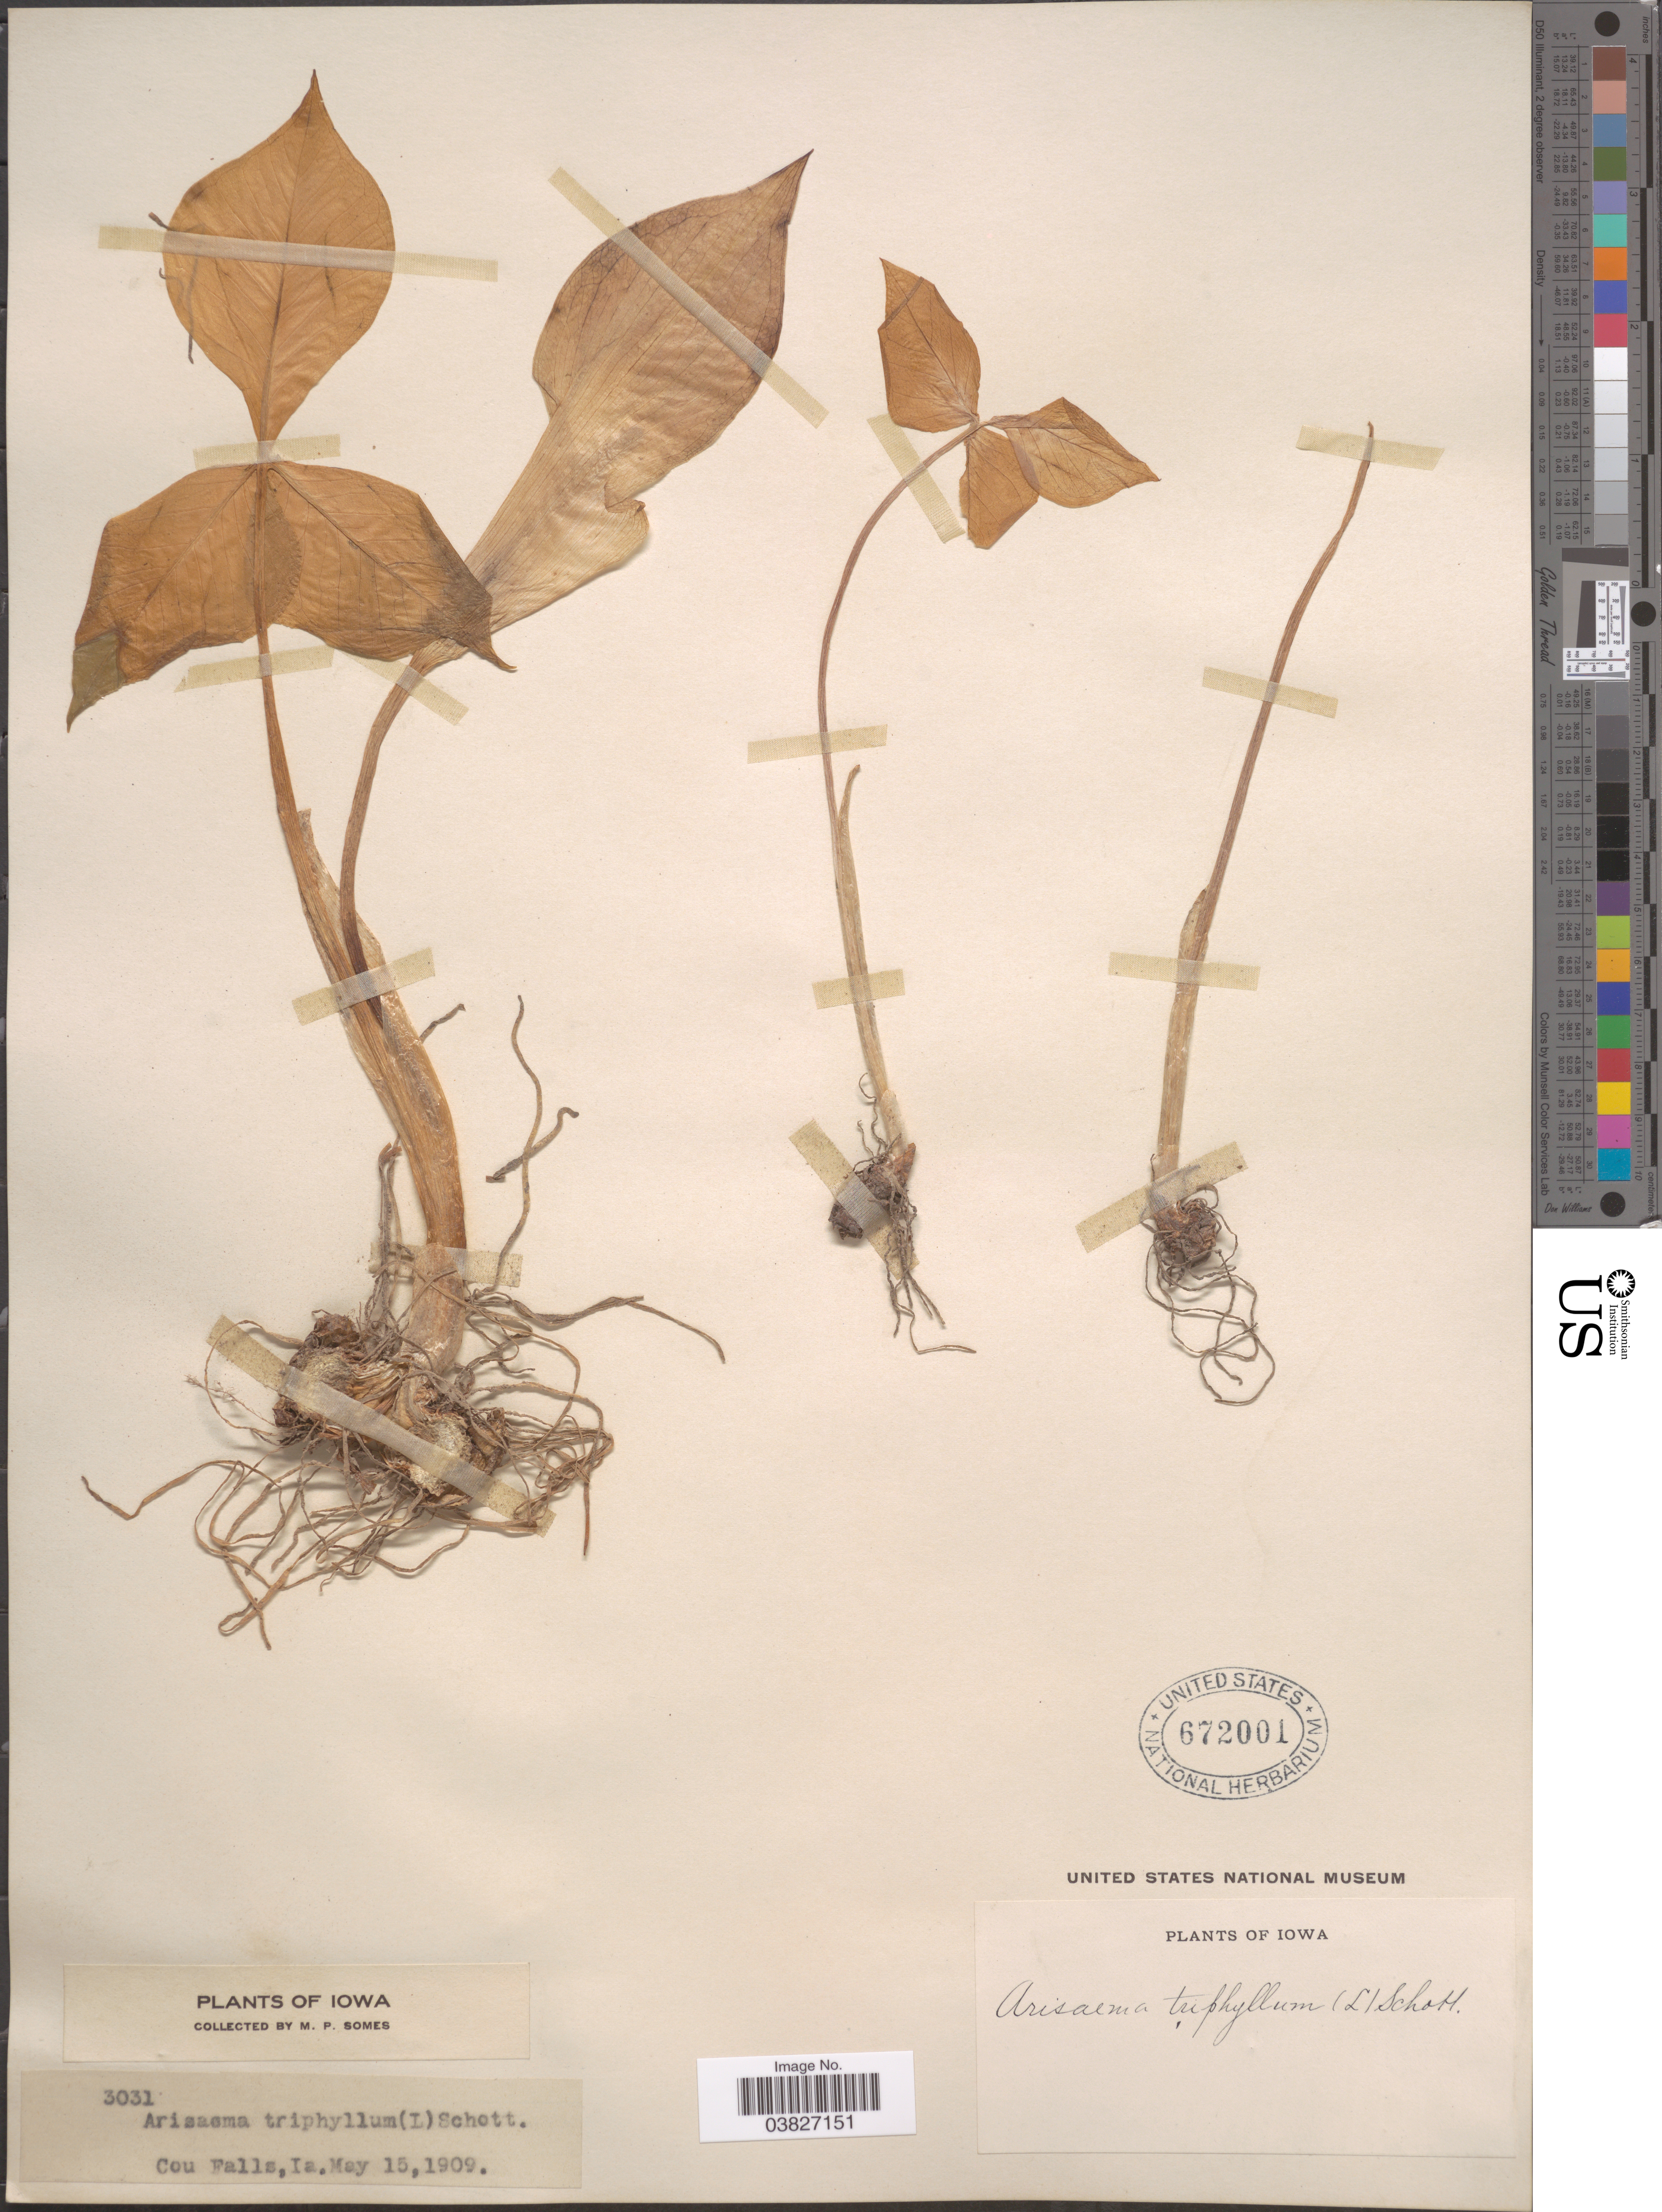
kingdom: Plantae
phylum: Tracheophyta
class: Liliopsida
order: Alismatales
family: Araceae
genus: Arisaema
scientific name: Arisaema triphyllum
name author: (L.) Schott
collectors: M. Somes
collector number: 3031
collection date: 1909-05-15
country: United States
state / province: Iowa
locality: Cou Falls.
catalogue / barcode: US 672001